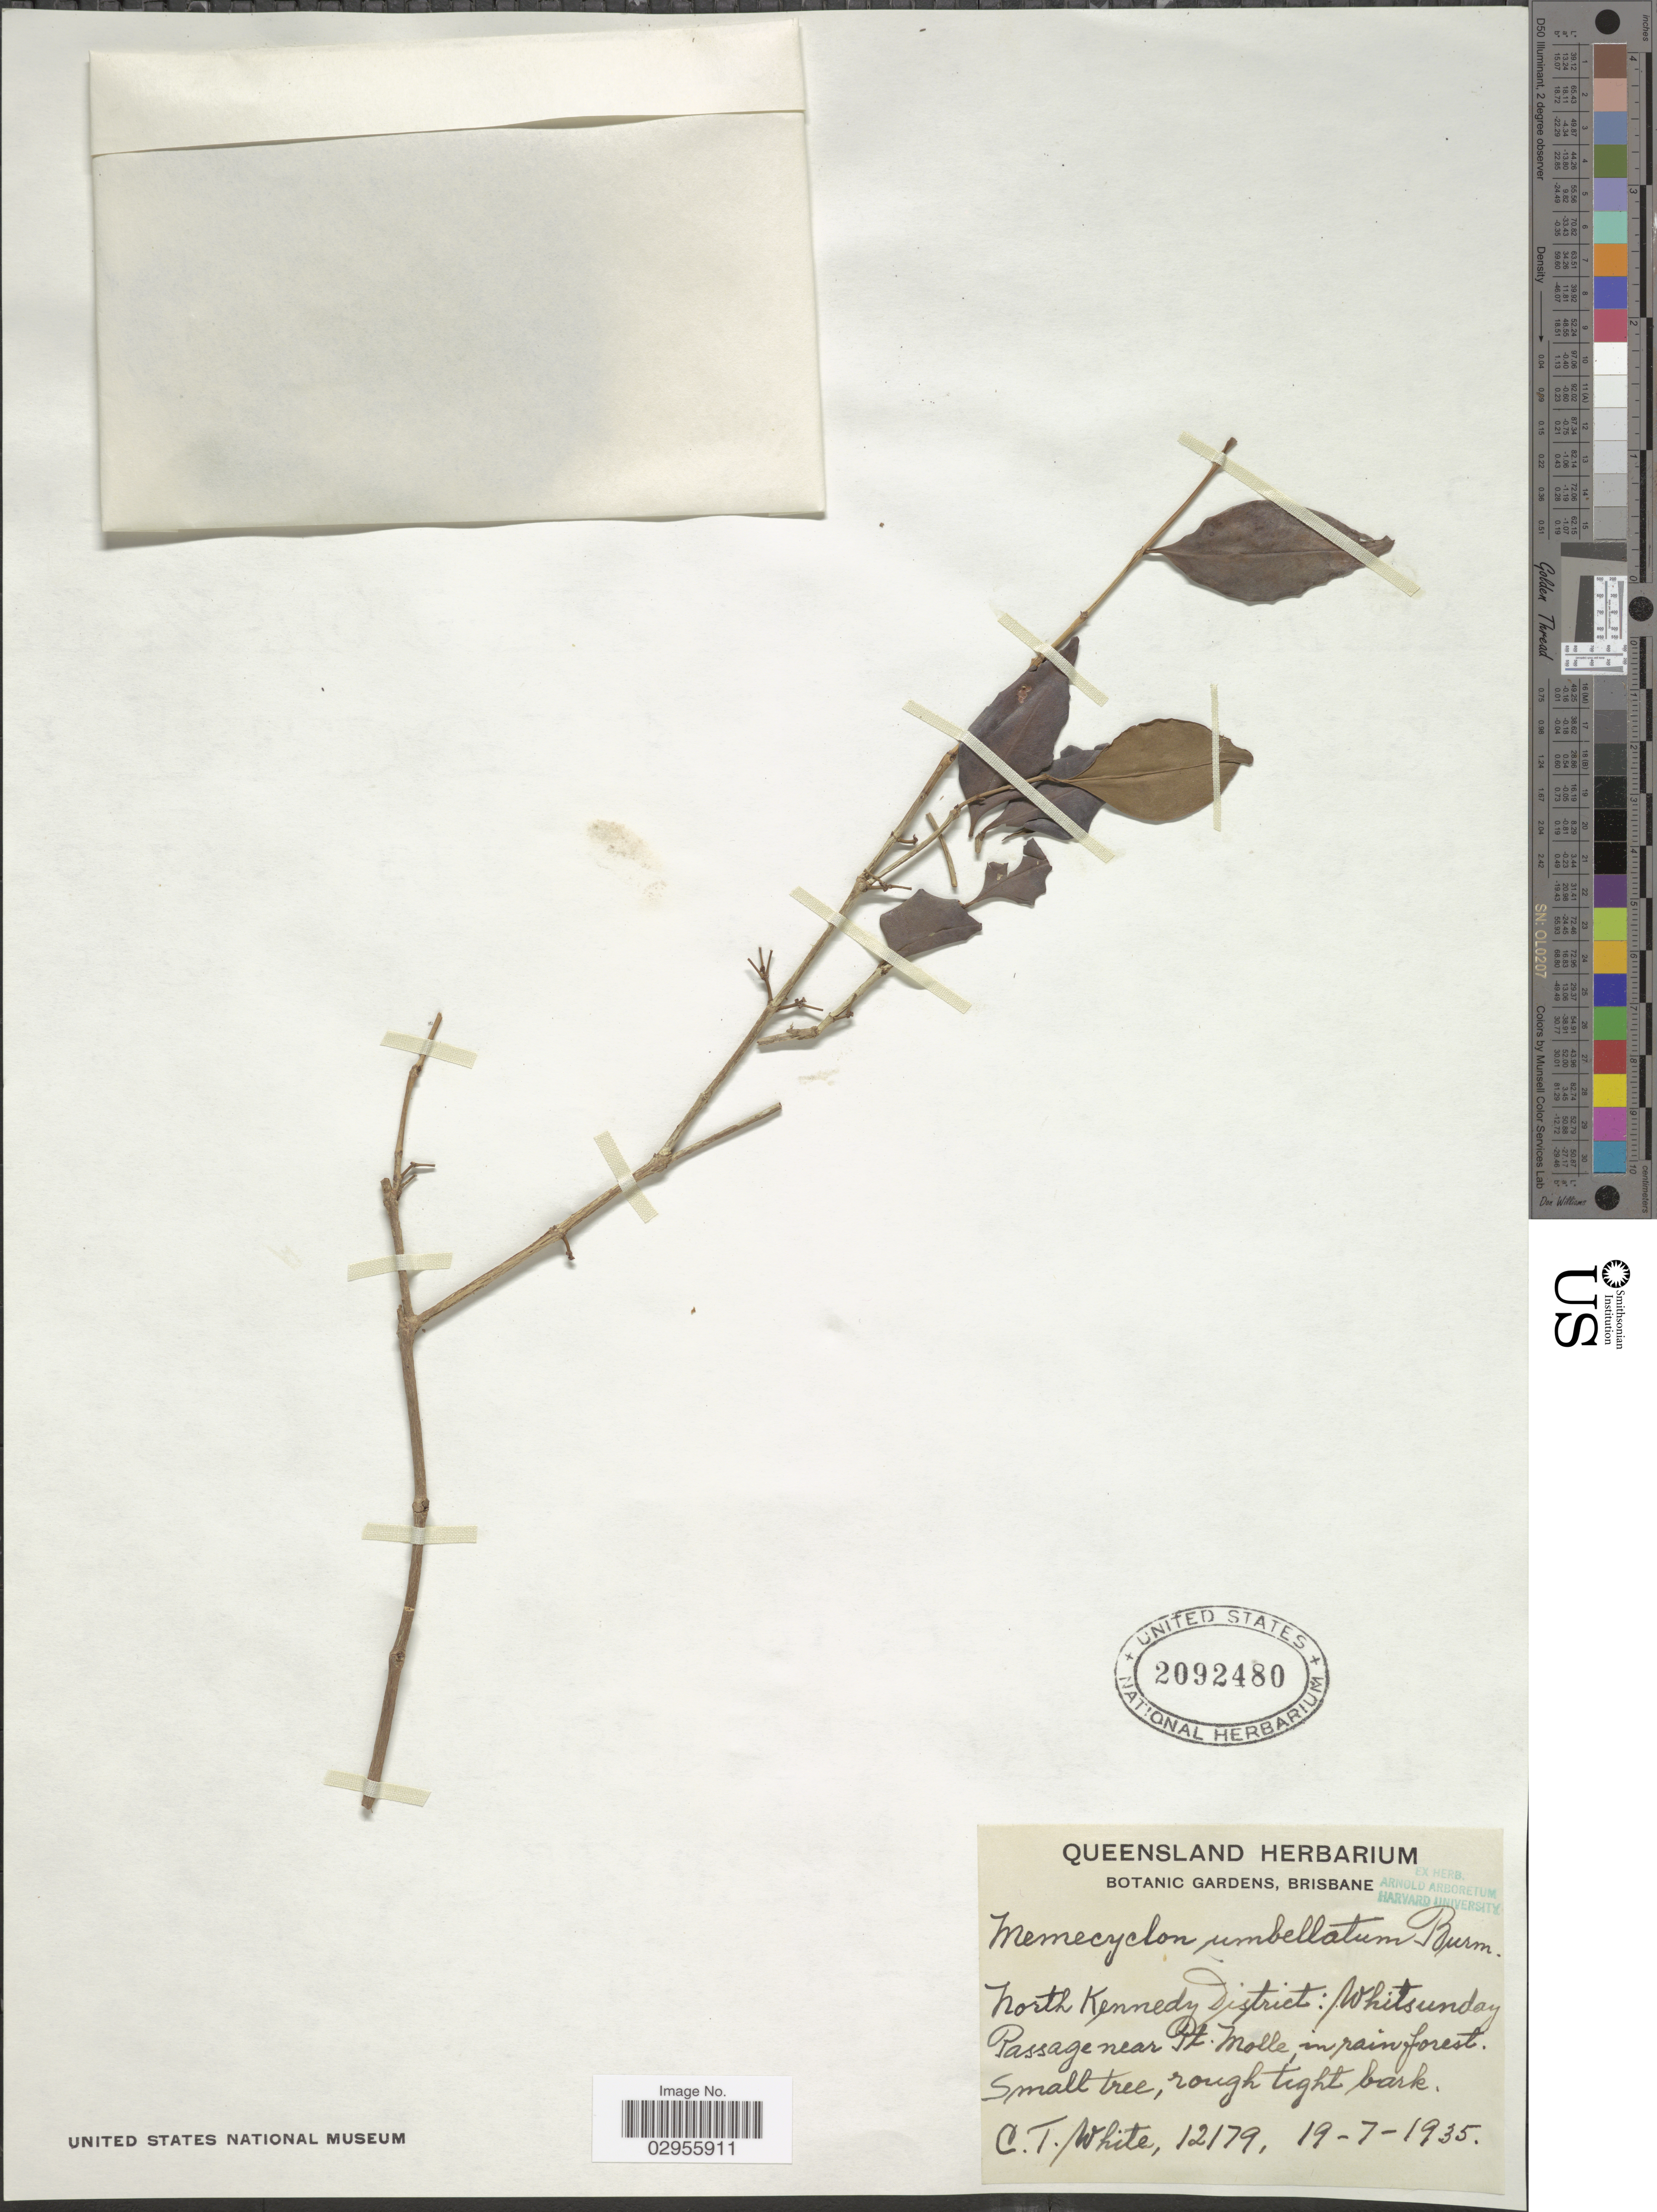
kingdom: Plantae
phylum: Tracheophyta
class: Magnoliopsida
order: Myrtales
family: Melastomataceae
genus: Memecylon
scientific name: Memecylon umbellatum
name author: Burm. f.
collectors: C. T. White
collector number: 12179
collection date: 1935-07-19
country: Australia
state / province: Queensland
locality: North Kennedy District: Whitsunday Passage near Pt. Molle.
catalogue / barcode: US 2092480